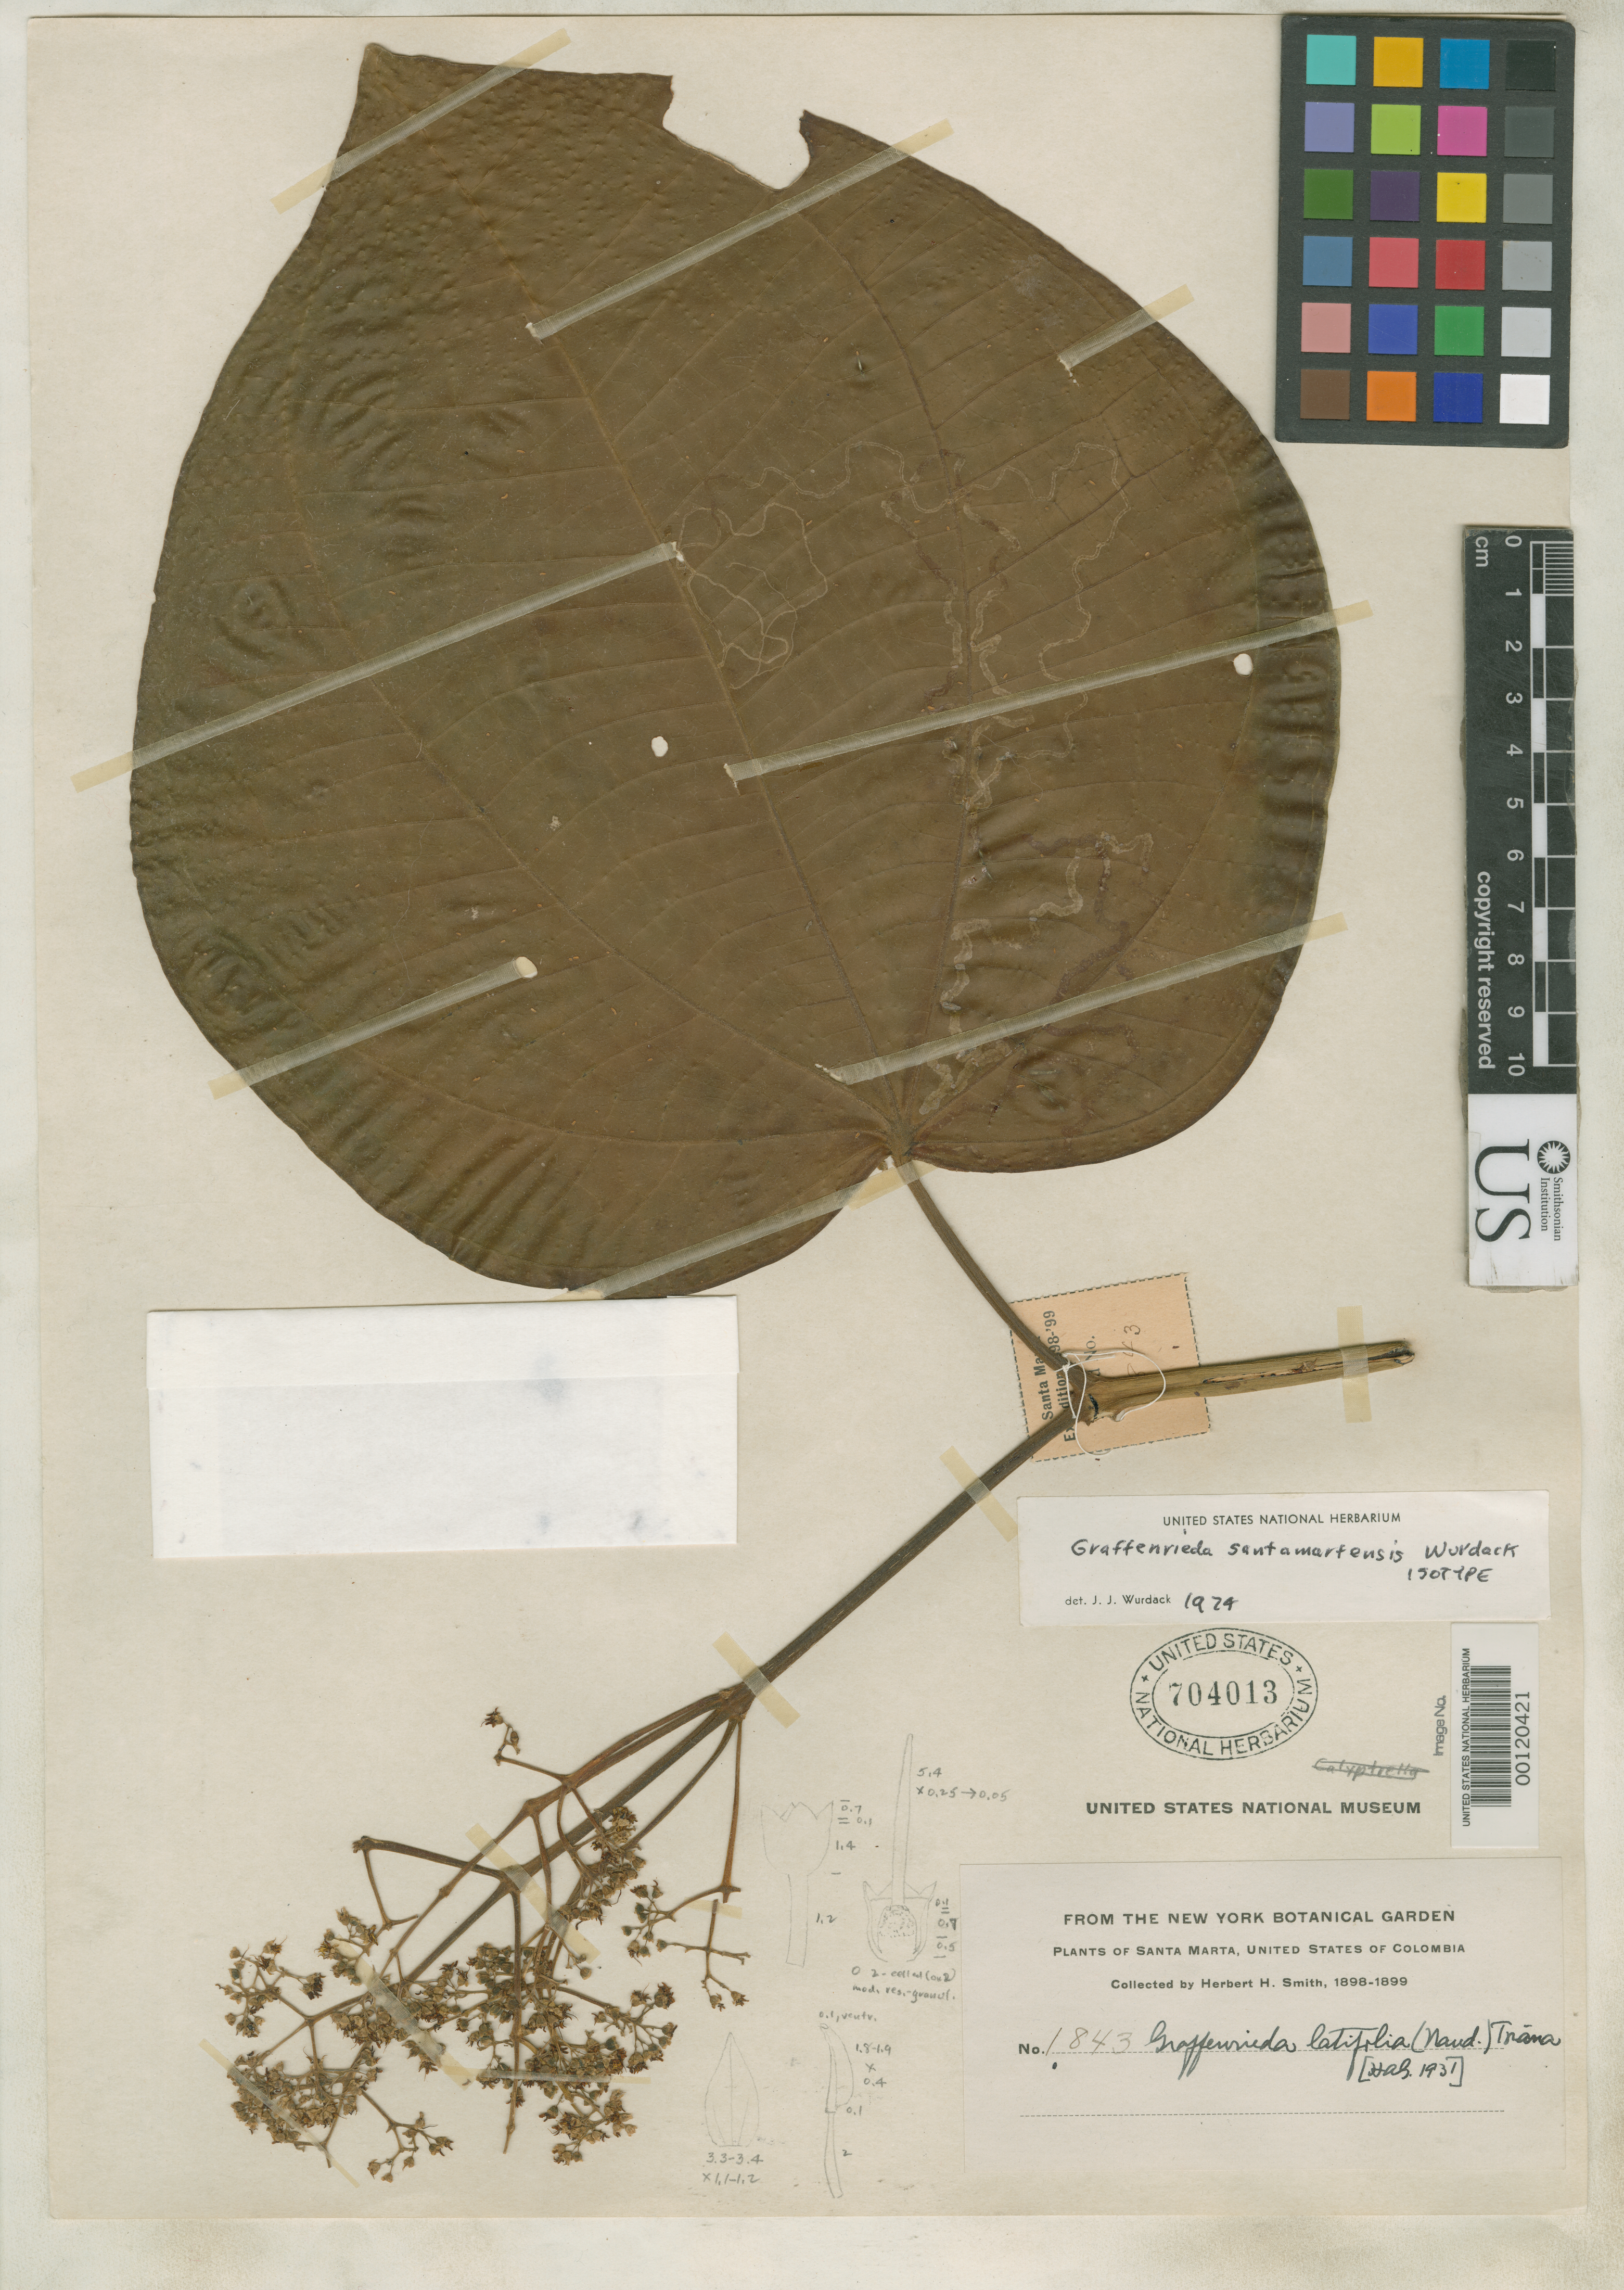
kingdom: Plantae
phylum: Tracheophyta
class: Magnoliopsida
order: Myrtales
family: Melastomataceae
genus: Graffenrieda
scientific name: Graffenrieda santamartensis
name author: Wurdack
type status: Isotype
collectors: Herbert H. Smith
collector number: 1843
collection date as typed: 1898 to -- --- 1899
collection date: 1898/1899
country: Colombia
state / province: Magdalena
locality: Valparaiso Sierra Nevada DeSanta Maria.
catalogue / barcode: US 704013